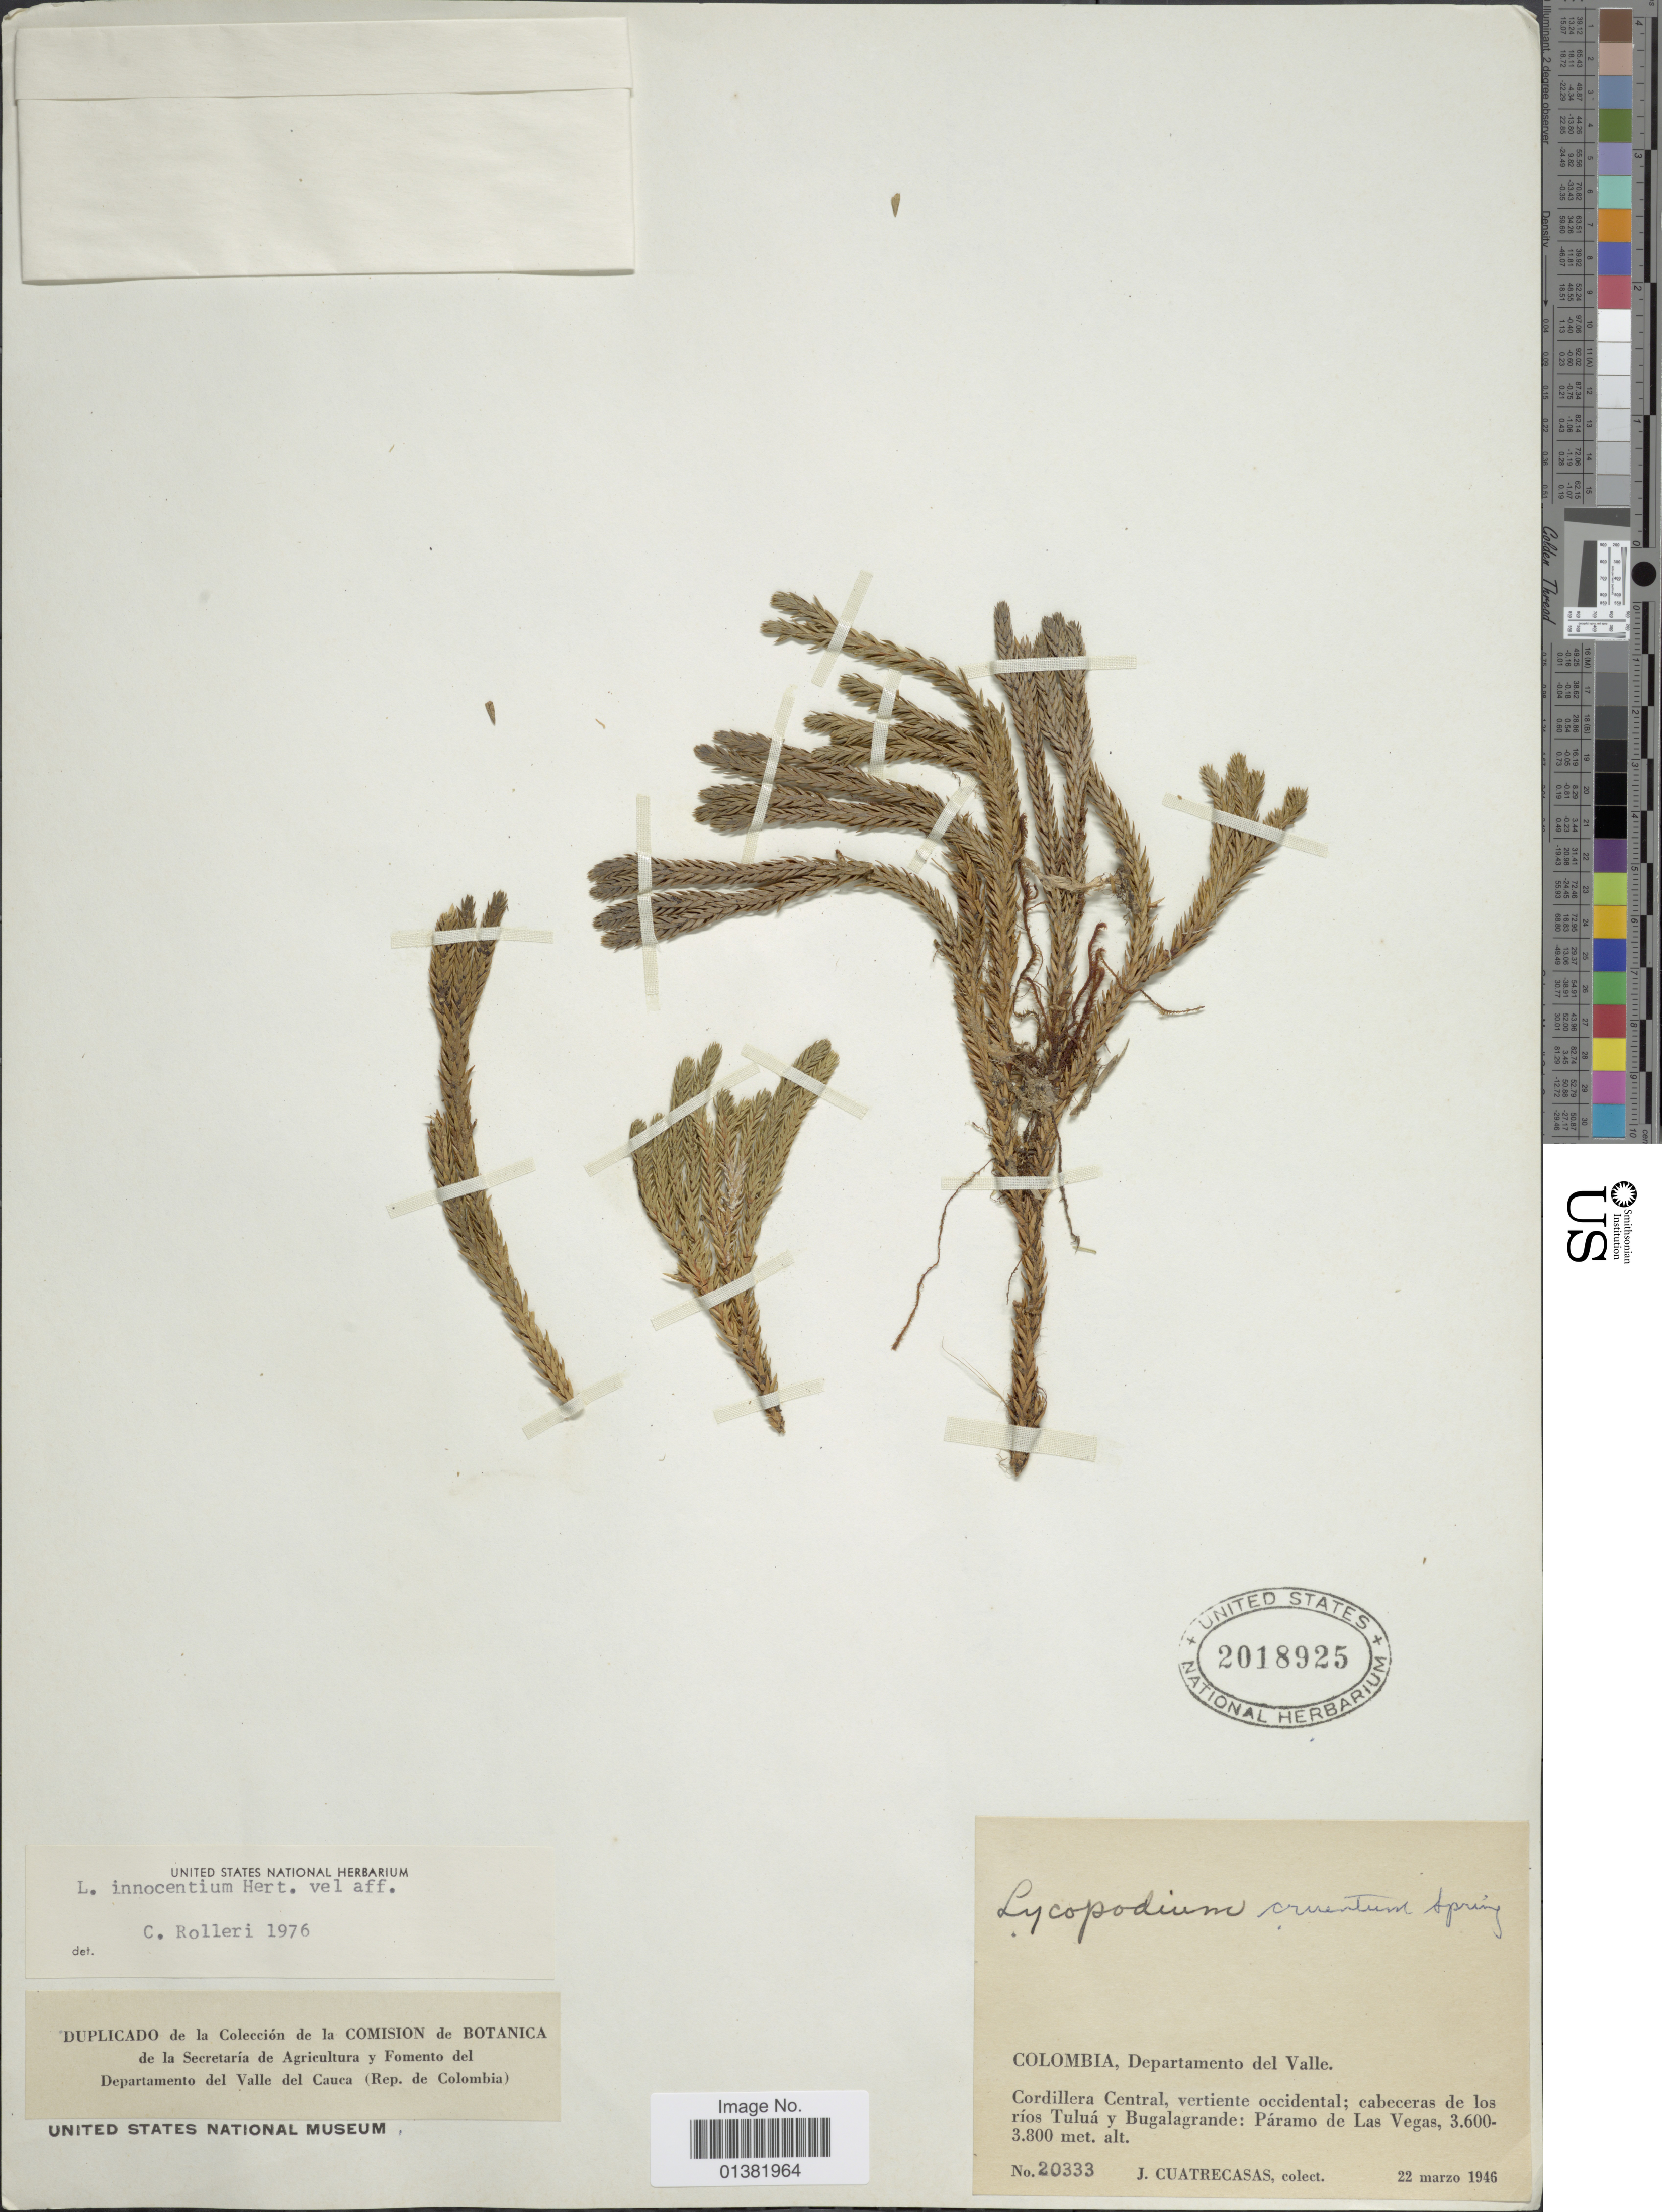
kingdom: Plantae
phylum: Tracheophyta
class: Lycopodiopsida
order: Lycopodiales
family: Lycopodiaceae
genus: Phlegmariurus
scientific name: Phlegmariurus cruentus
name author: (Spring) B. Øllg.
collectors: J. Cuatrecasas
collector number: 20333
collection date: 1946-03-22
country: Colombia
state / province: Valle del Cauca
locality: Cordillera Central, vertiente occidental; cabeceras de los ríos Tuluá y Bugalagrande: Páramo de Las Vegas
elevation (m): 3600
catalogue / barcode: US 2018925